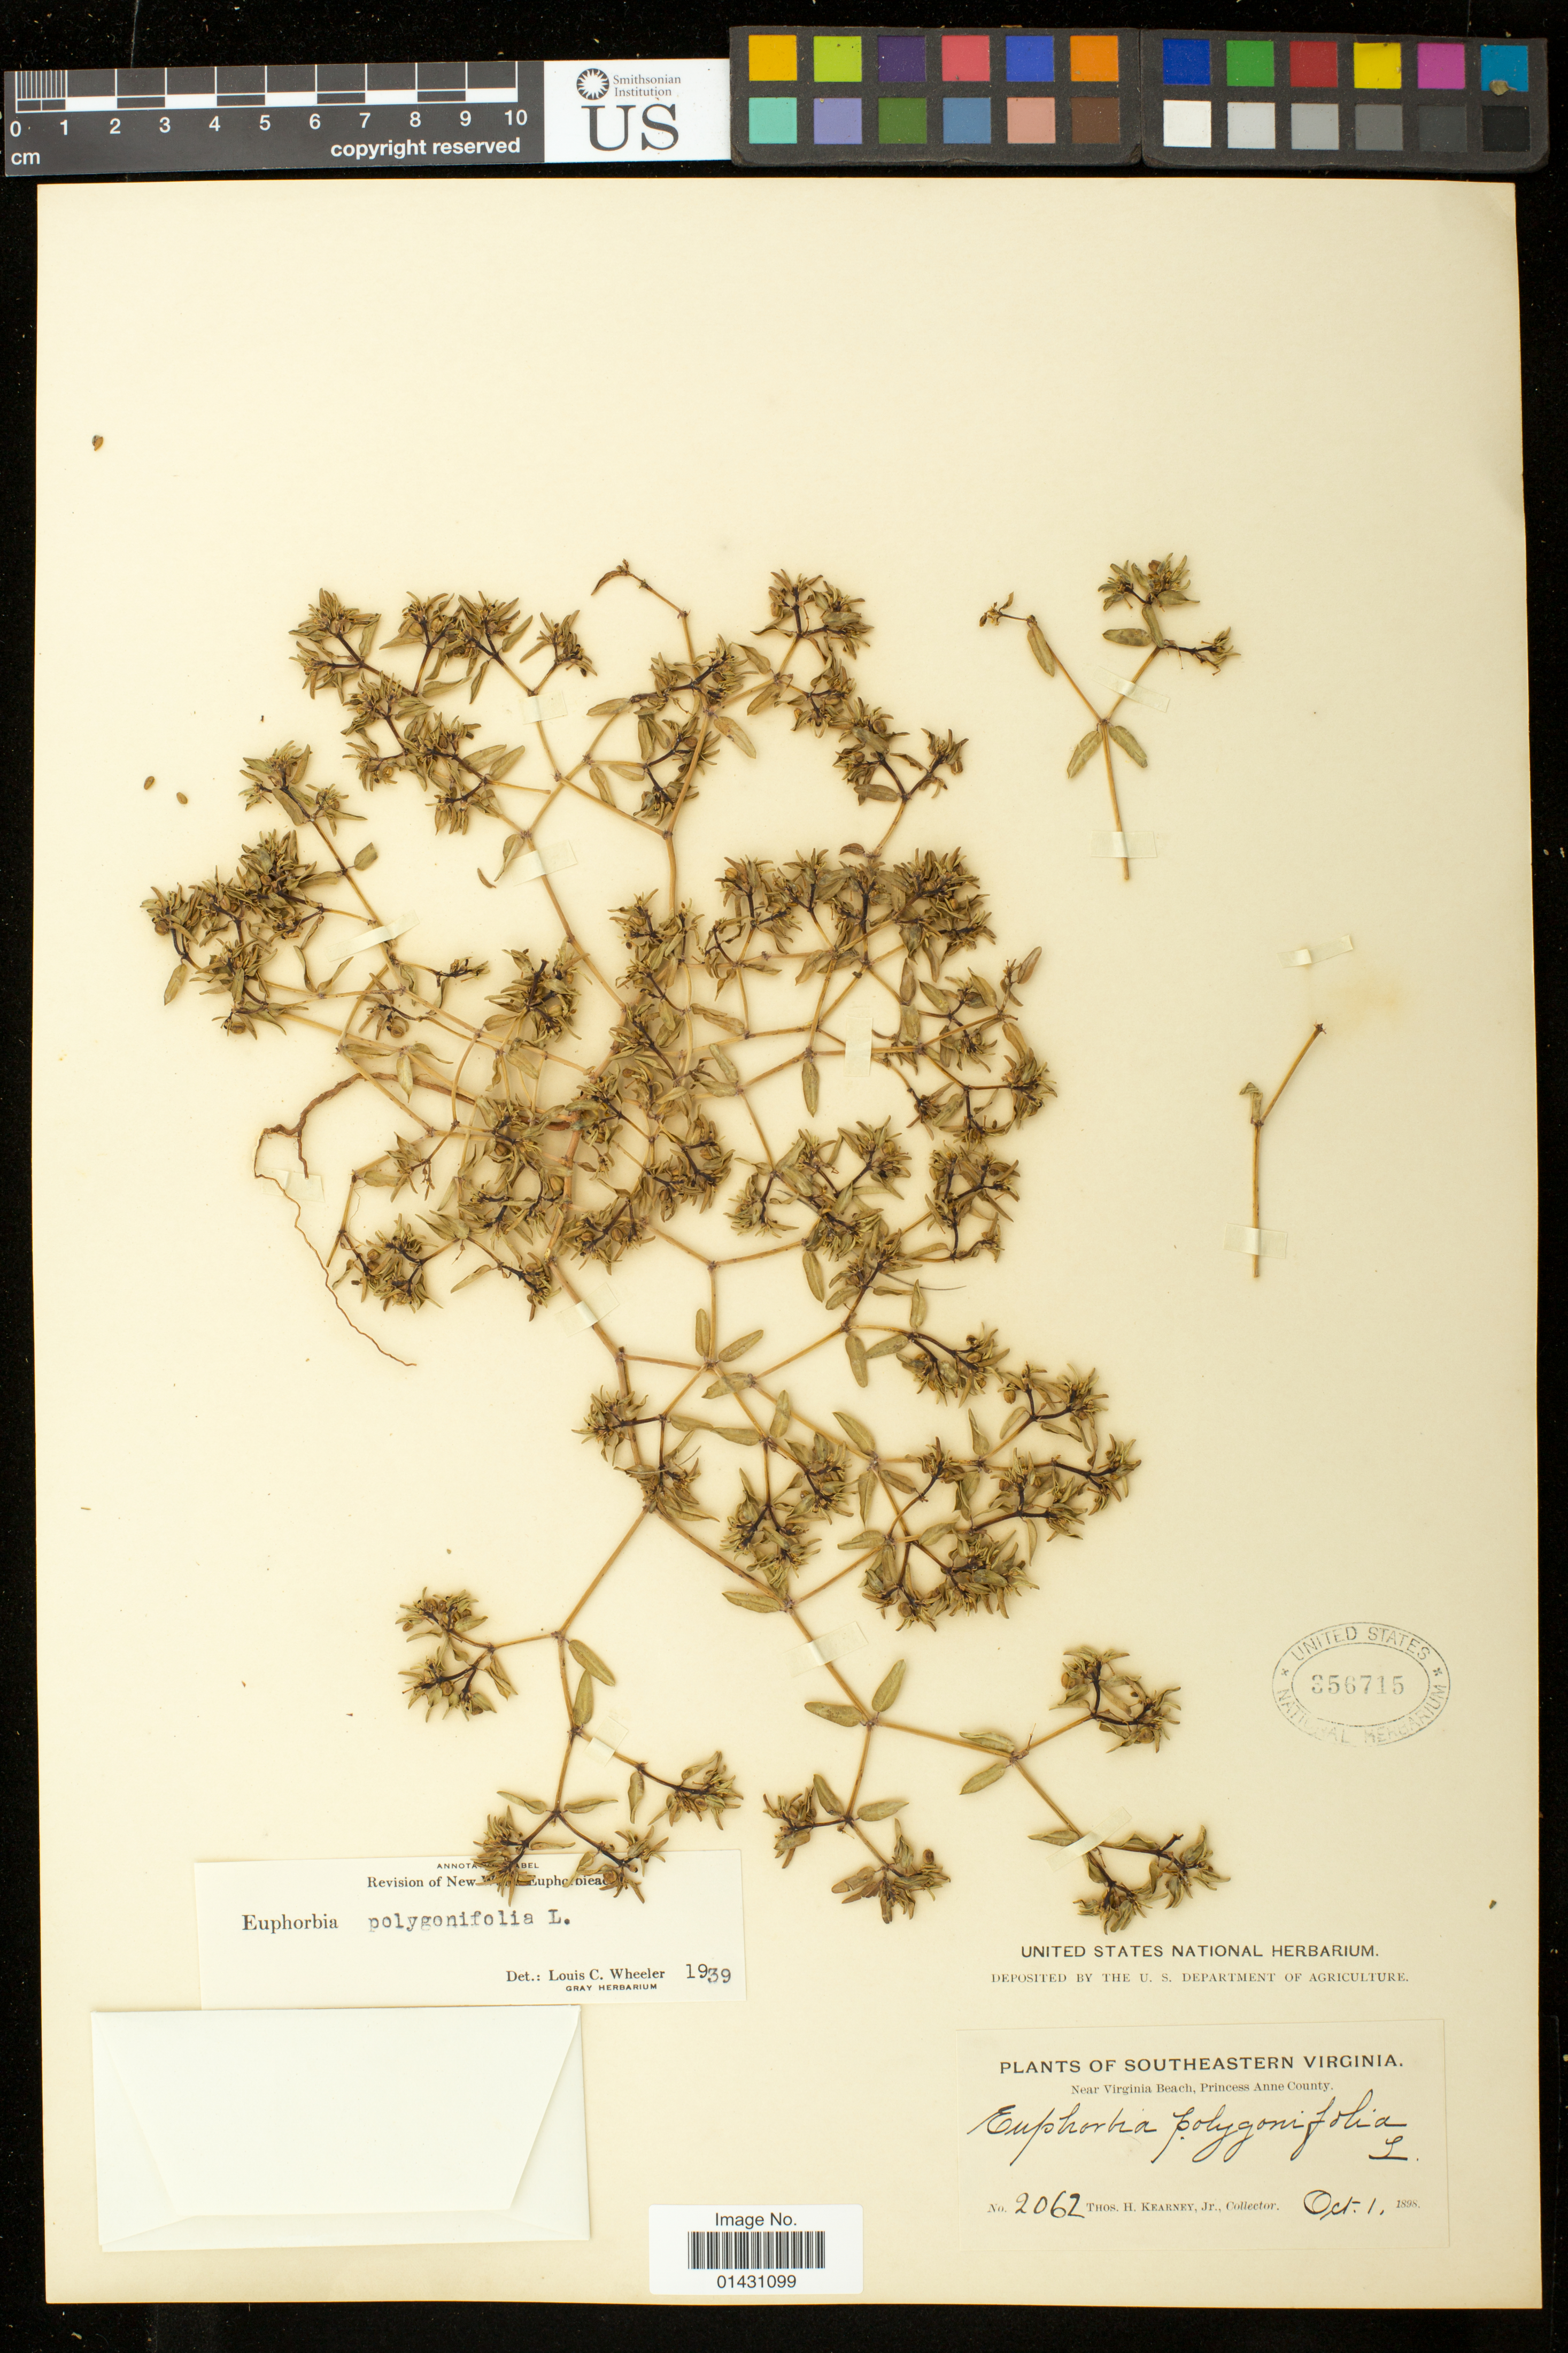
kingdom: Plantae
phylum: Tracheophyta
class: Magnoliopsida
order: Malpighiales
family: Euphorbiaceae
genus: Euphorbia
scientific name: Euphorbia polygonifolia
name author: L.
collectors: T. H. Kearney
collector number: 2062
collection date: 1898-10-01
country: United States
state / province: Virginia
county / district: City of Virginia Beach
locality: Near Virginia Beach,Princess Anne County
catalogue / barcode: US 356715